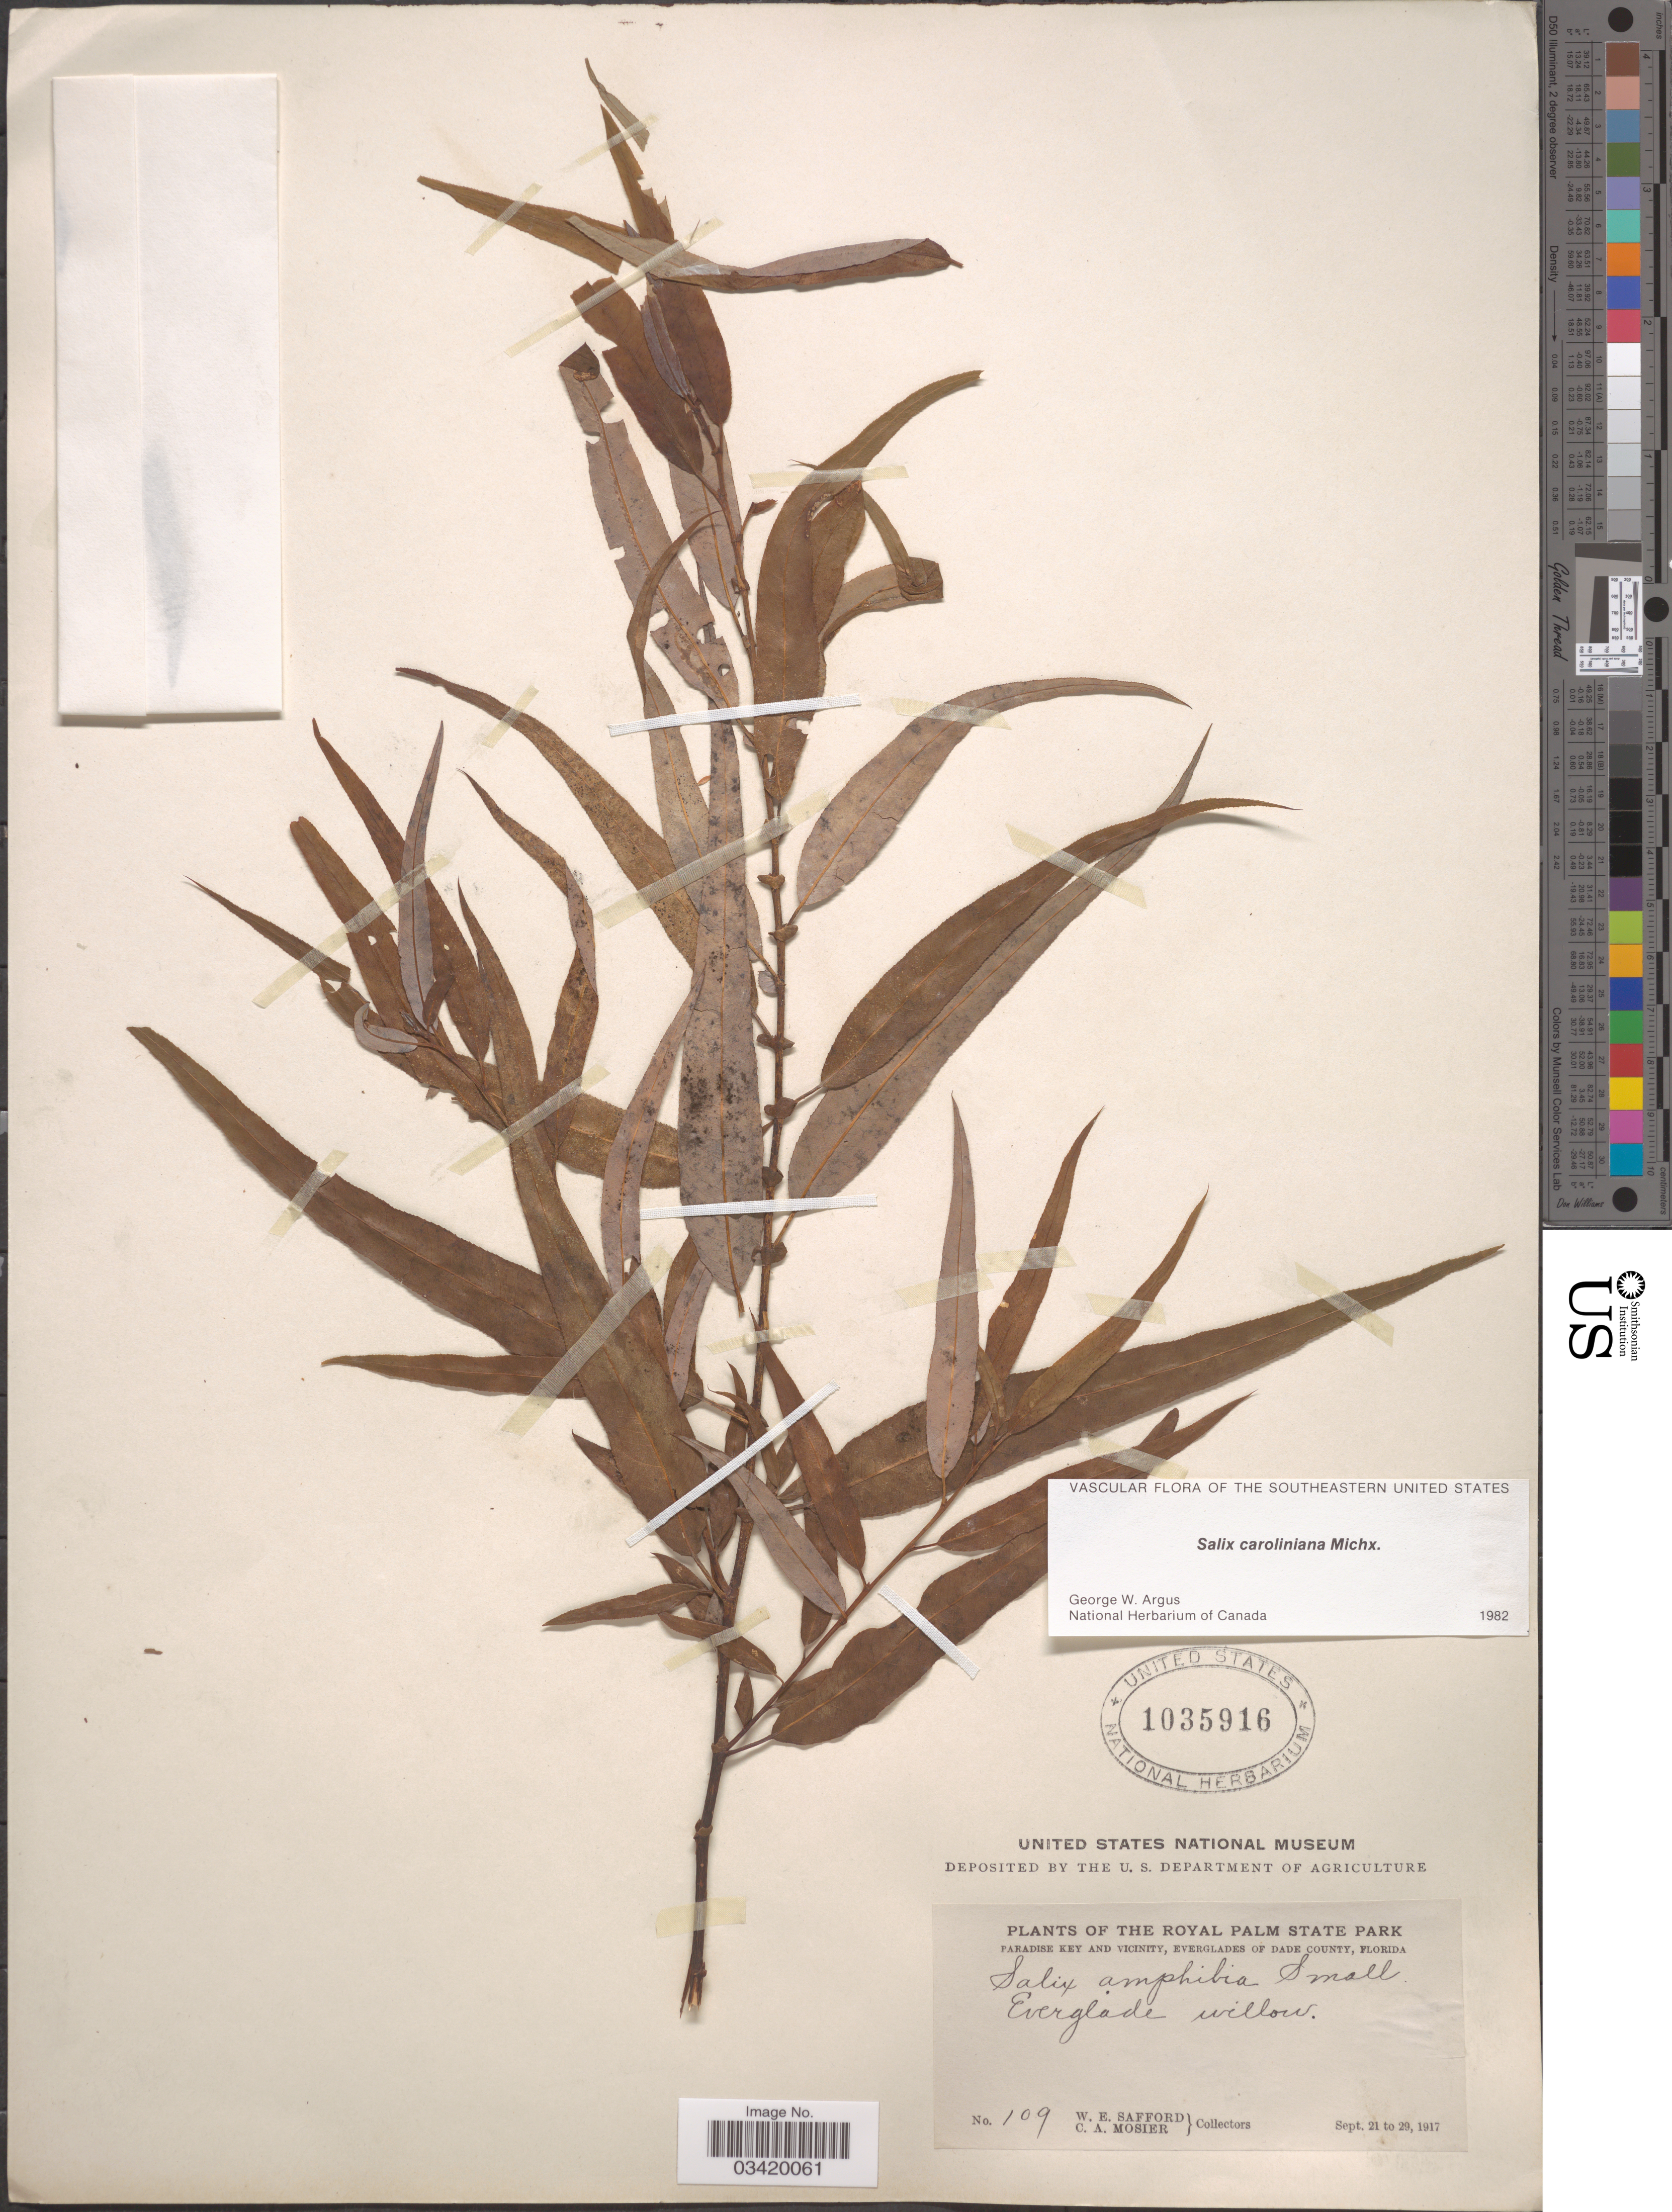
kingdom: Plantae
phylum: Tracheophyta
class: Magnoliopsida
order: Malpighiales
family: Salicaceae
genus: Salix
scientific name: Salix longipes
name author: Shuttlew. ex Andersson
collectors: W. E. Safford & C. A. Mosier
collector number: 109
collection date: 1917-09-21/1917-09-29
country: United States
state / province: Florida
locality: The Royal Palm State Park. Paradise Key and Vicinity, Everglades of Dade County. Everglade Willow.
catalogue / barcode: US 1035916